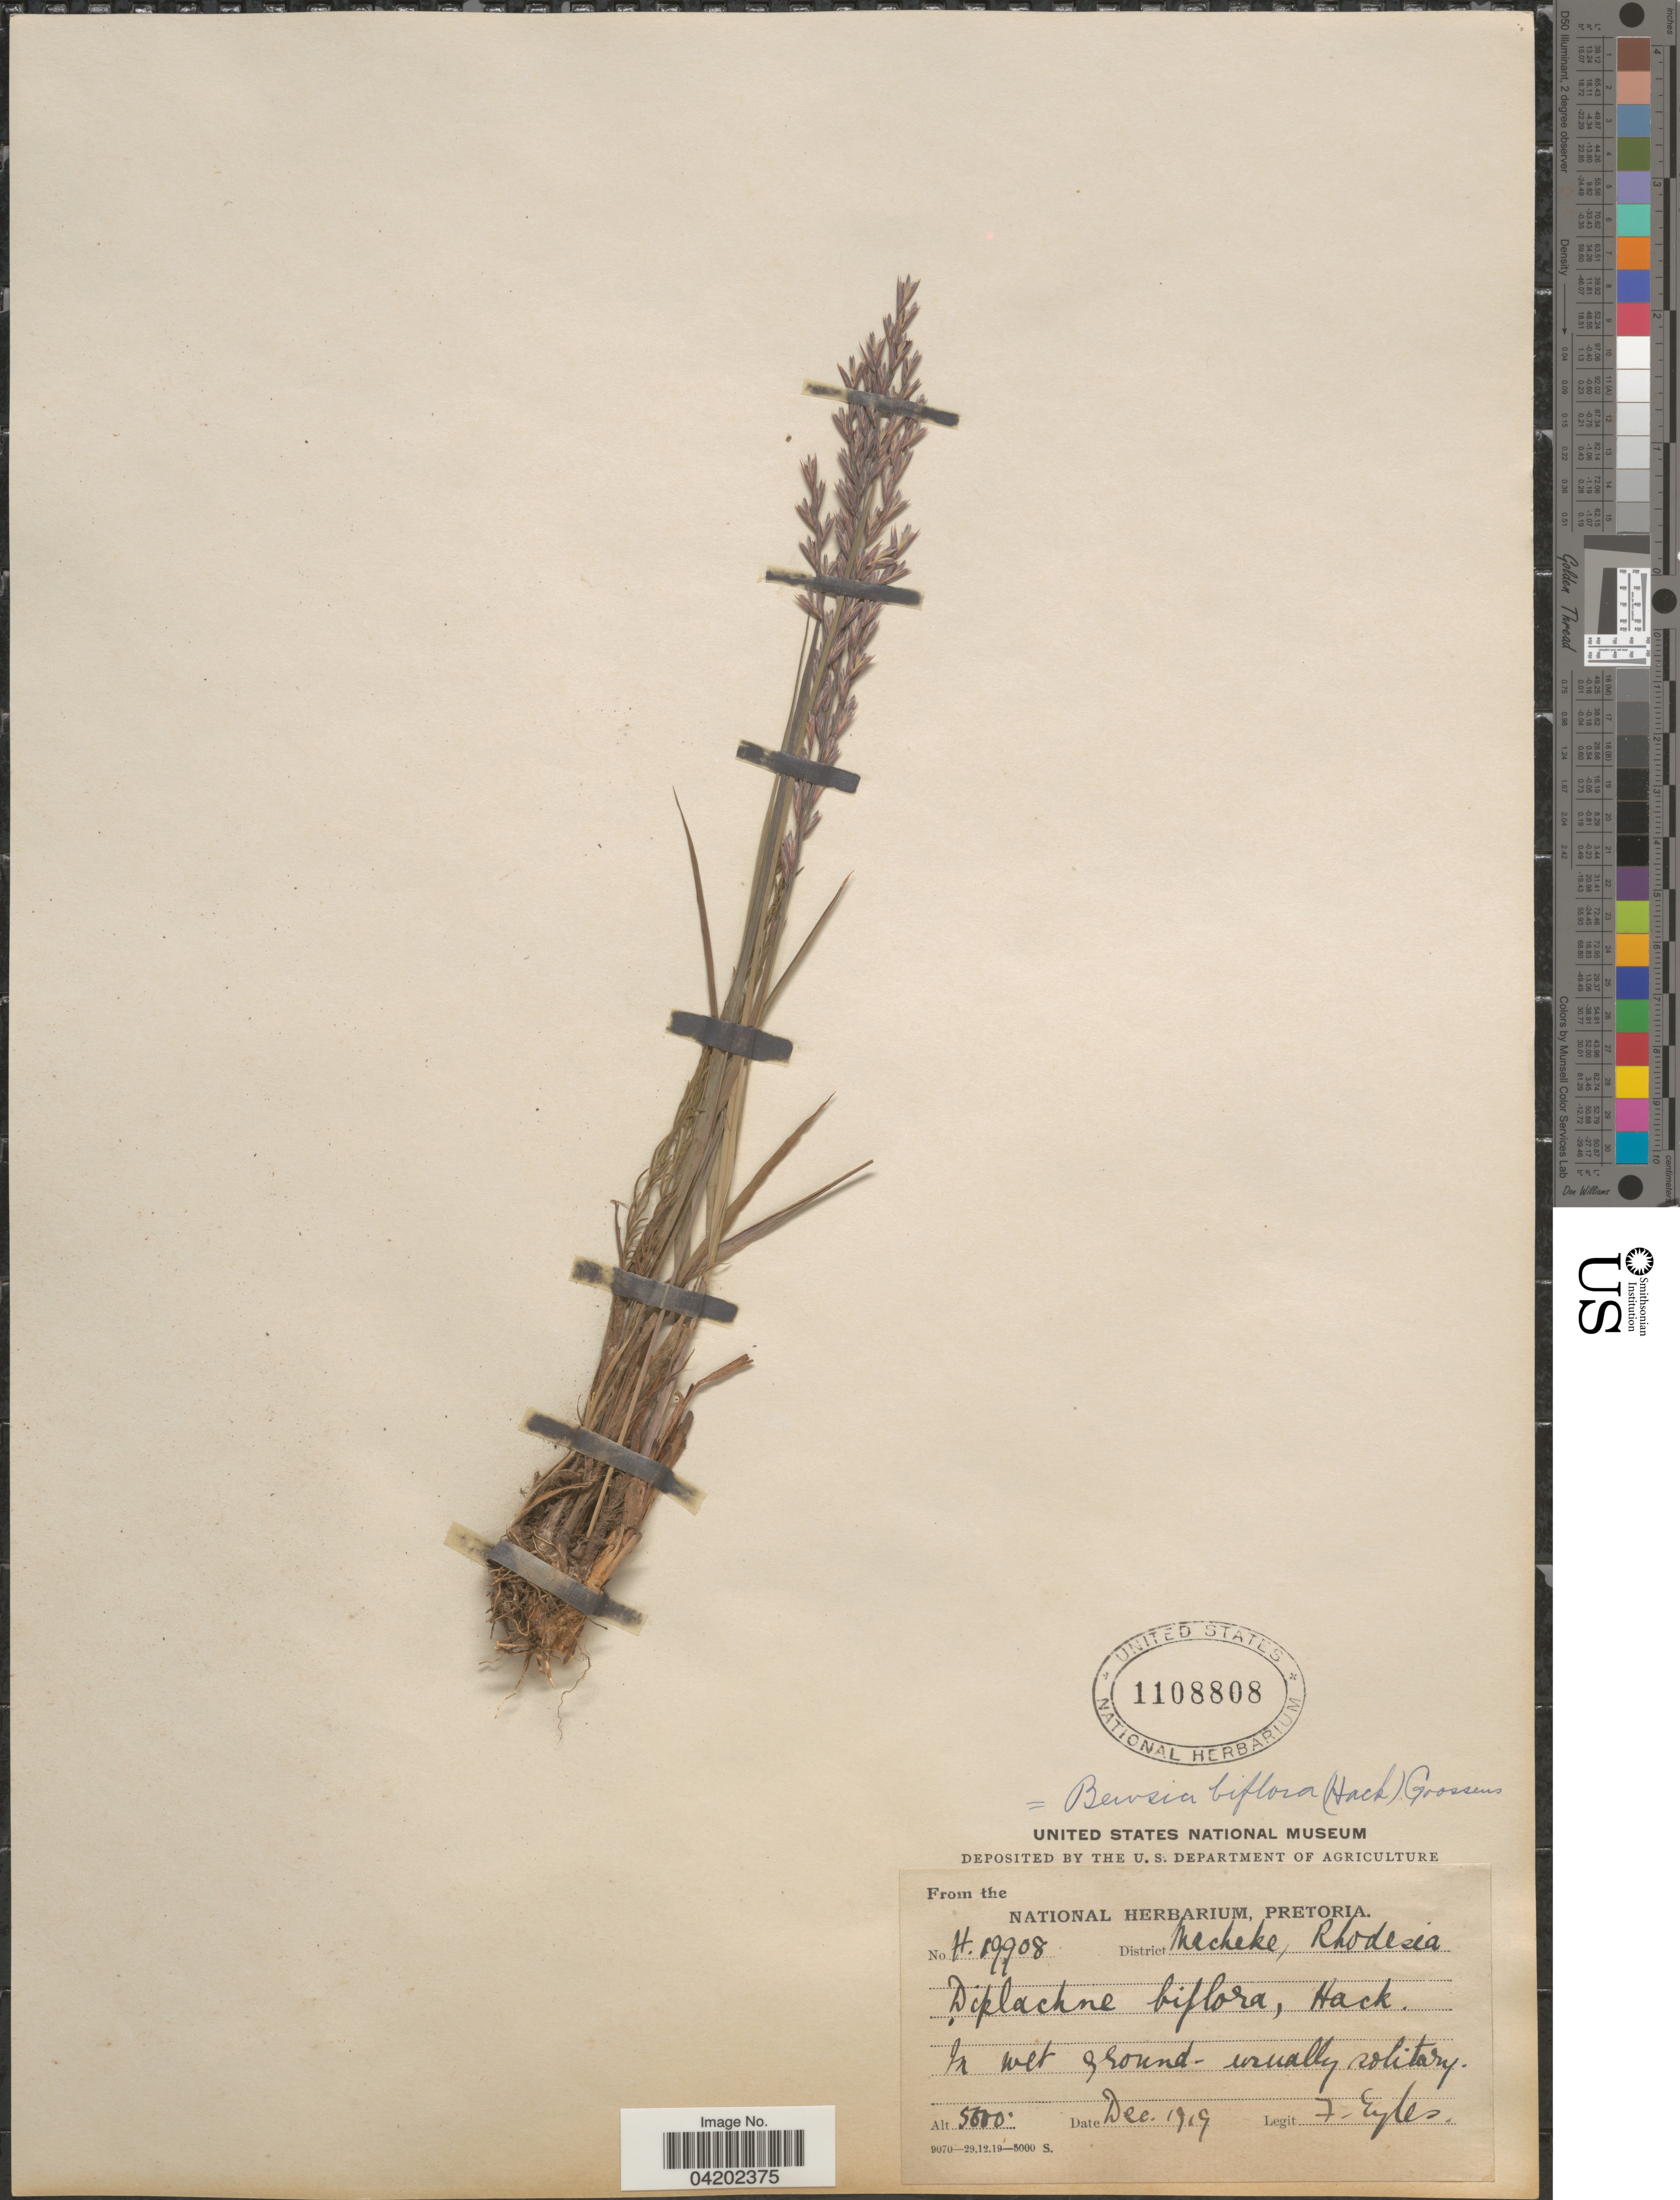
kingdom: Plantae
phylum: Tracheophyta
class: Liliopsida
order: Poales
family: Poaceae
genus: Bewsia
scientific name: Bewsia biflora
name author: (Hack.) Gooss.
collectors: F. Eyles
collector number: H.19908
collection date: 1919-12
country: Zimbabwe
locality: District Macheke, Rhodesia.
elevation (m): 1524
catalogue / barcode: US 1108808